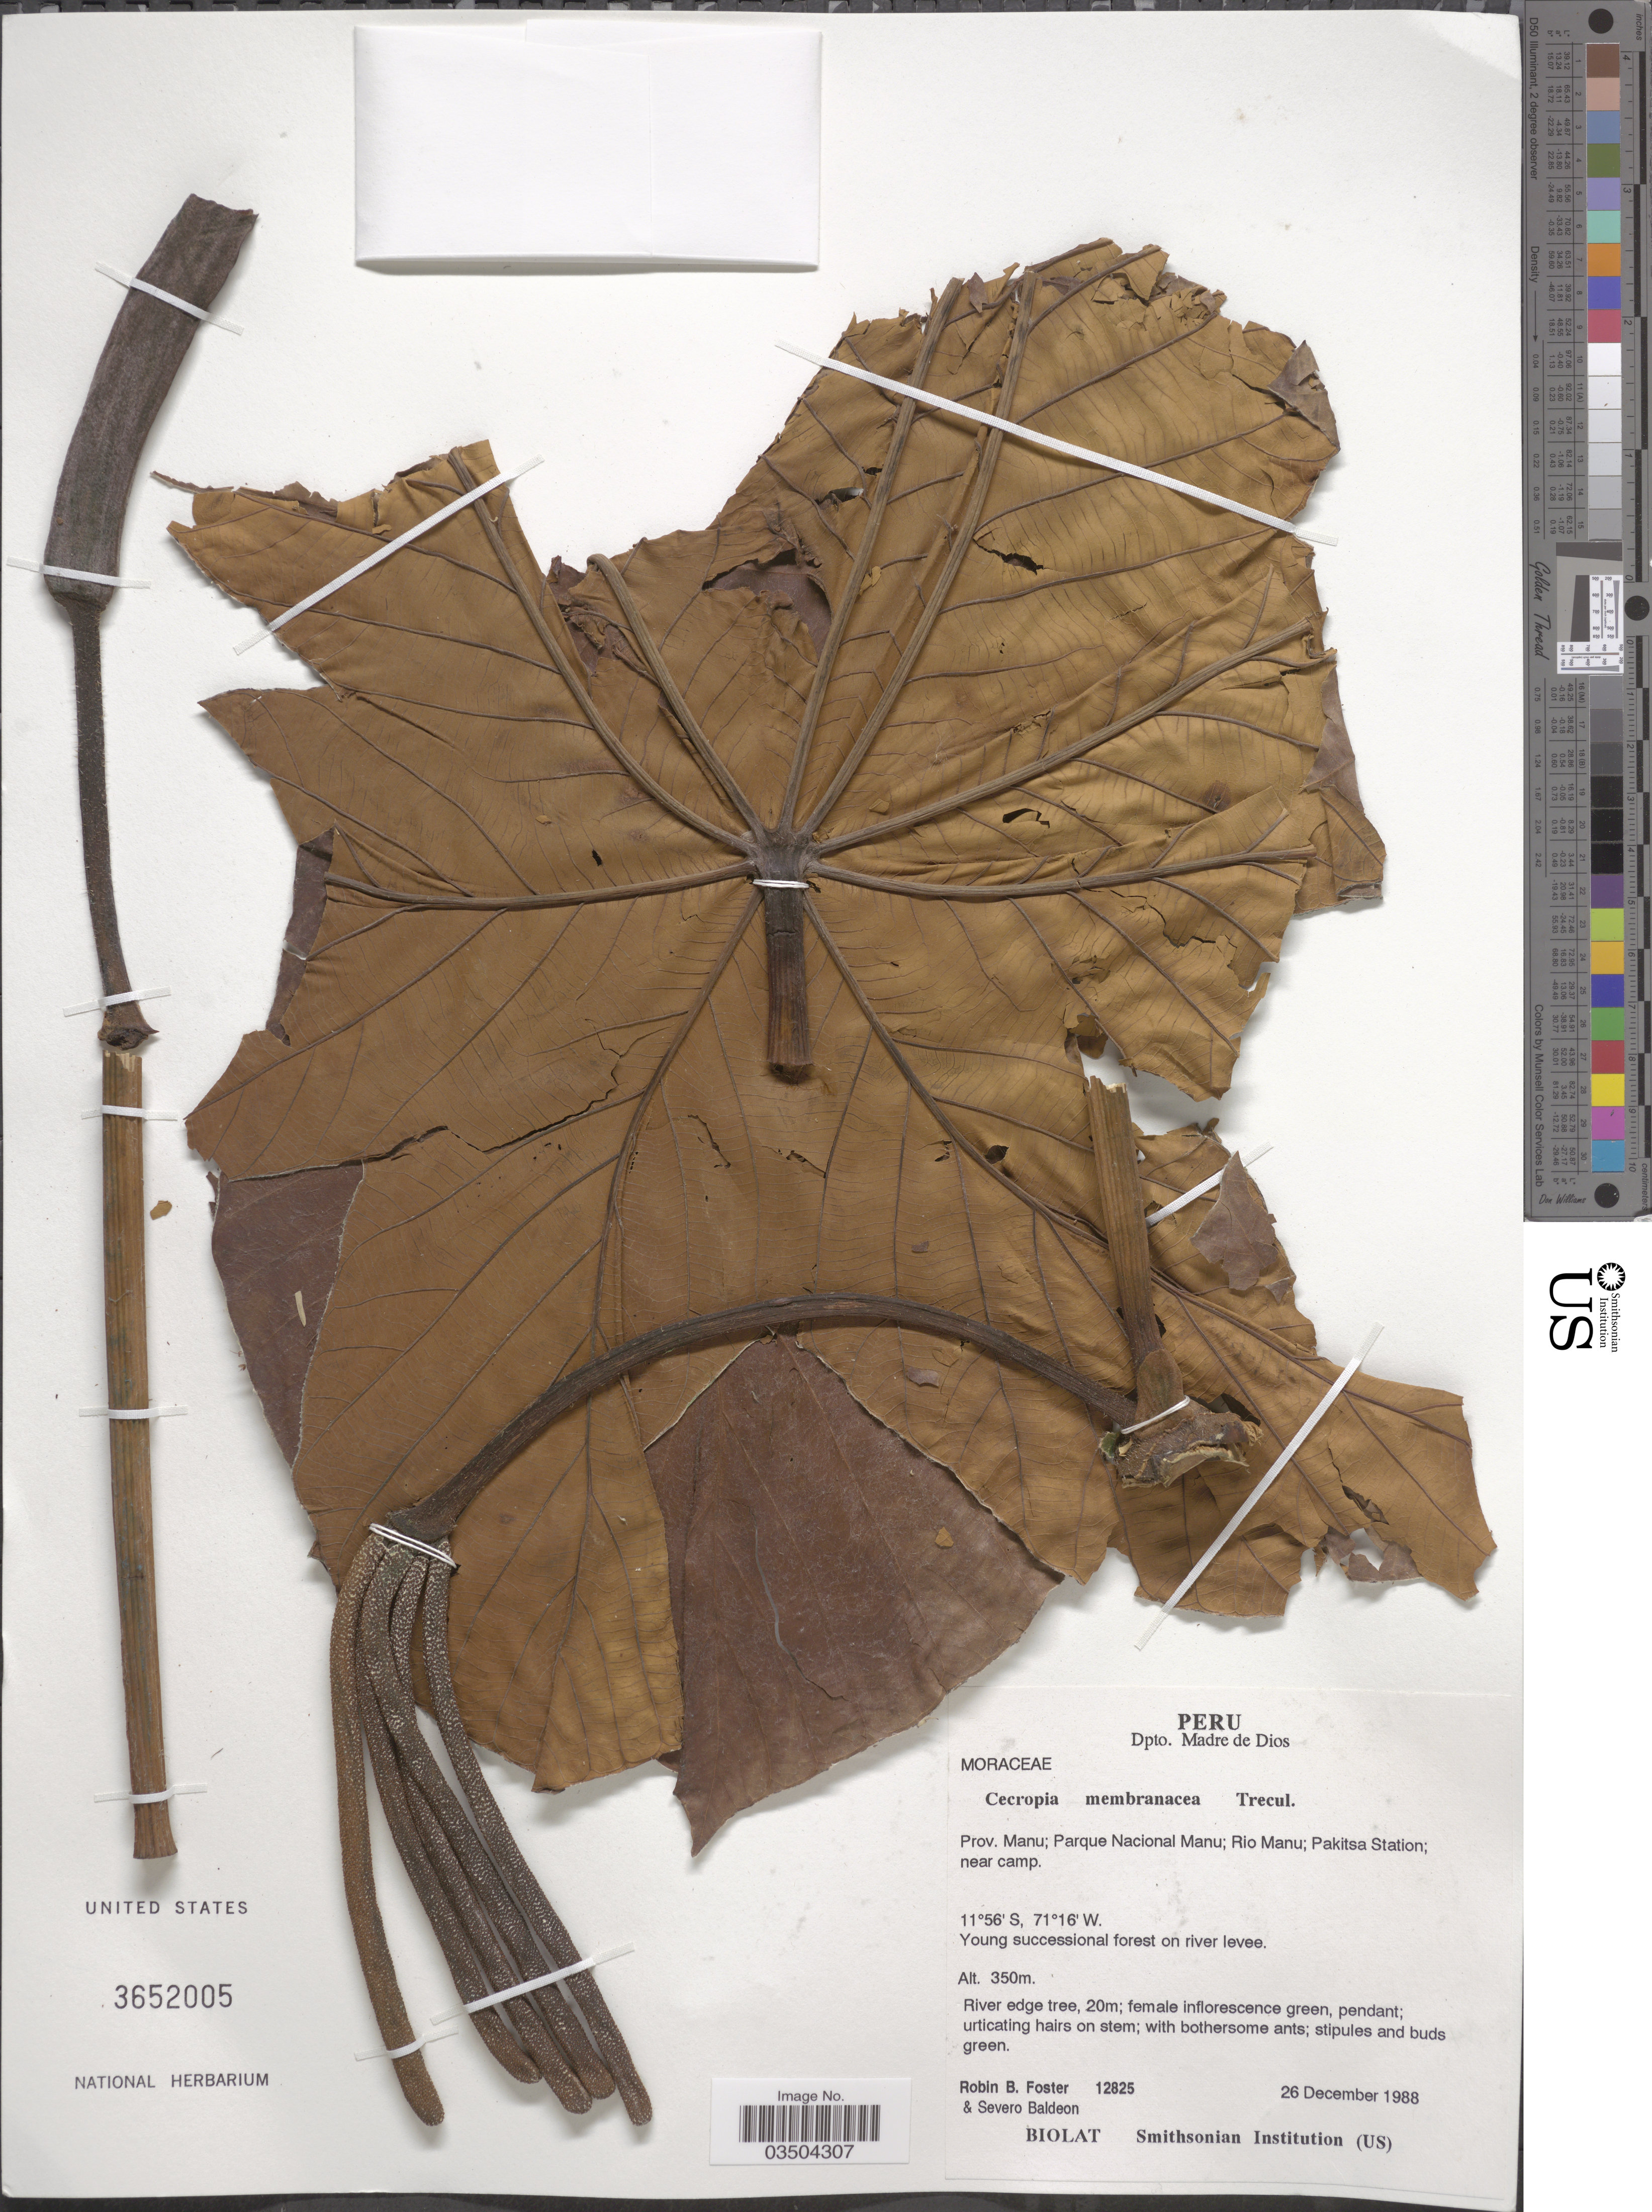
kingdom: Plantae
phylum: Tracheophyta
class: Magnoliopsida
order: Rosales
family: Urticaceae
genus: Cecropia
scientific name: Cecropia membranacea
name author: Trécul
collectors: R. B. Foster & S. Baldeon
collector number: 12825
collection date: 1988-12-26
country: Peru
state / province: Madre de Dios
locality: Dpto. Madre de Dios. Prov. Manu; Parque Nacional Manu; Rio Manu; Pakitsa Station; near camp.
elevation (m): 350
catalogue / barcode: US 3652005